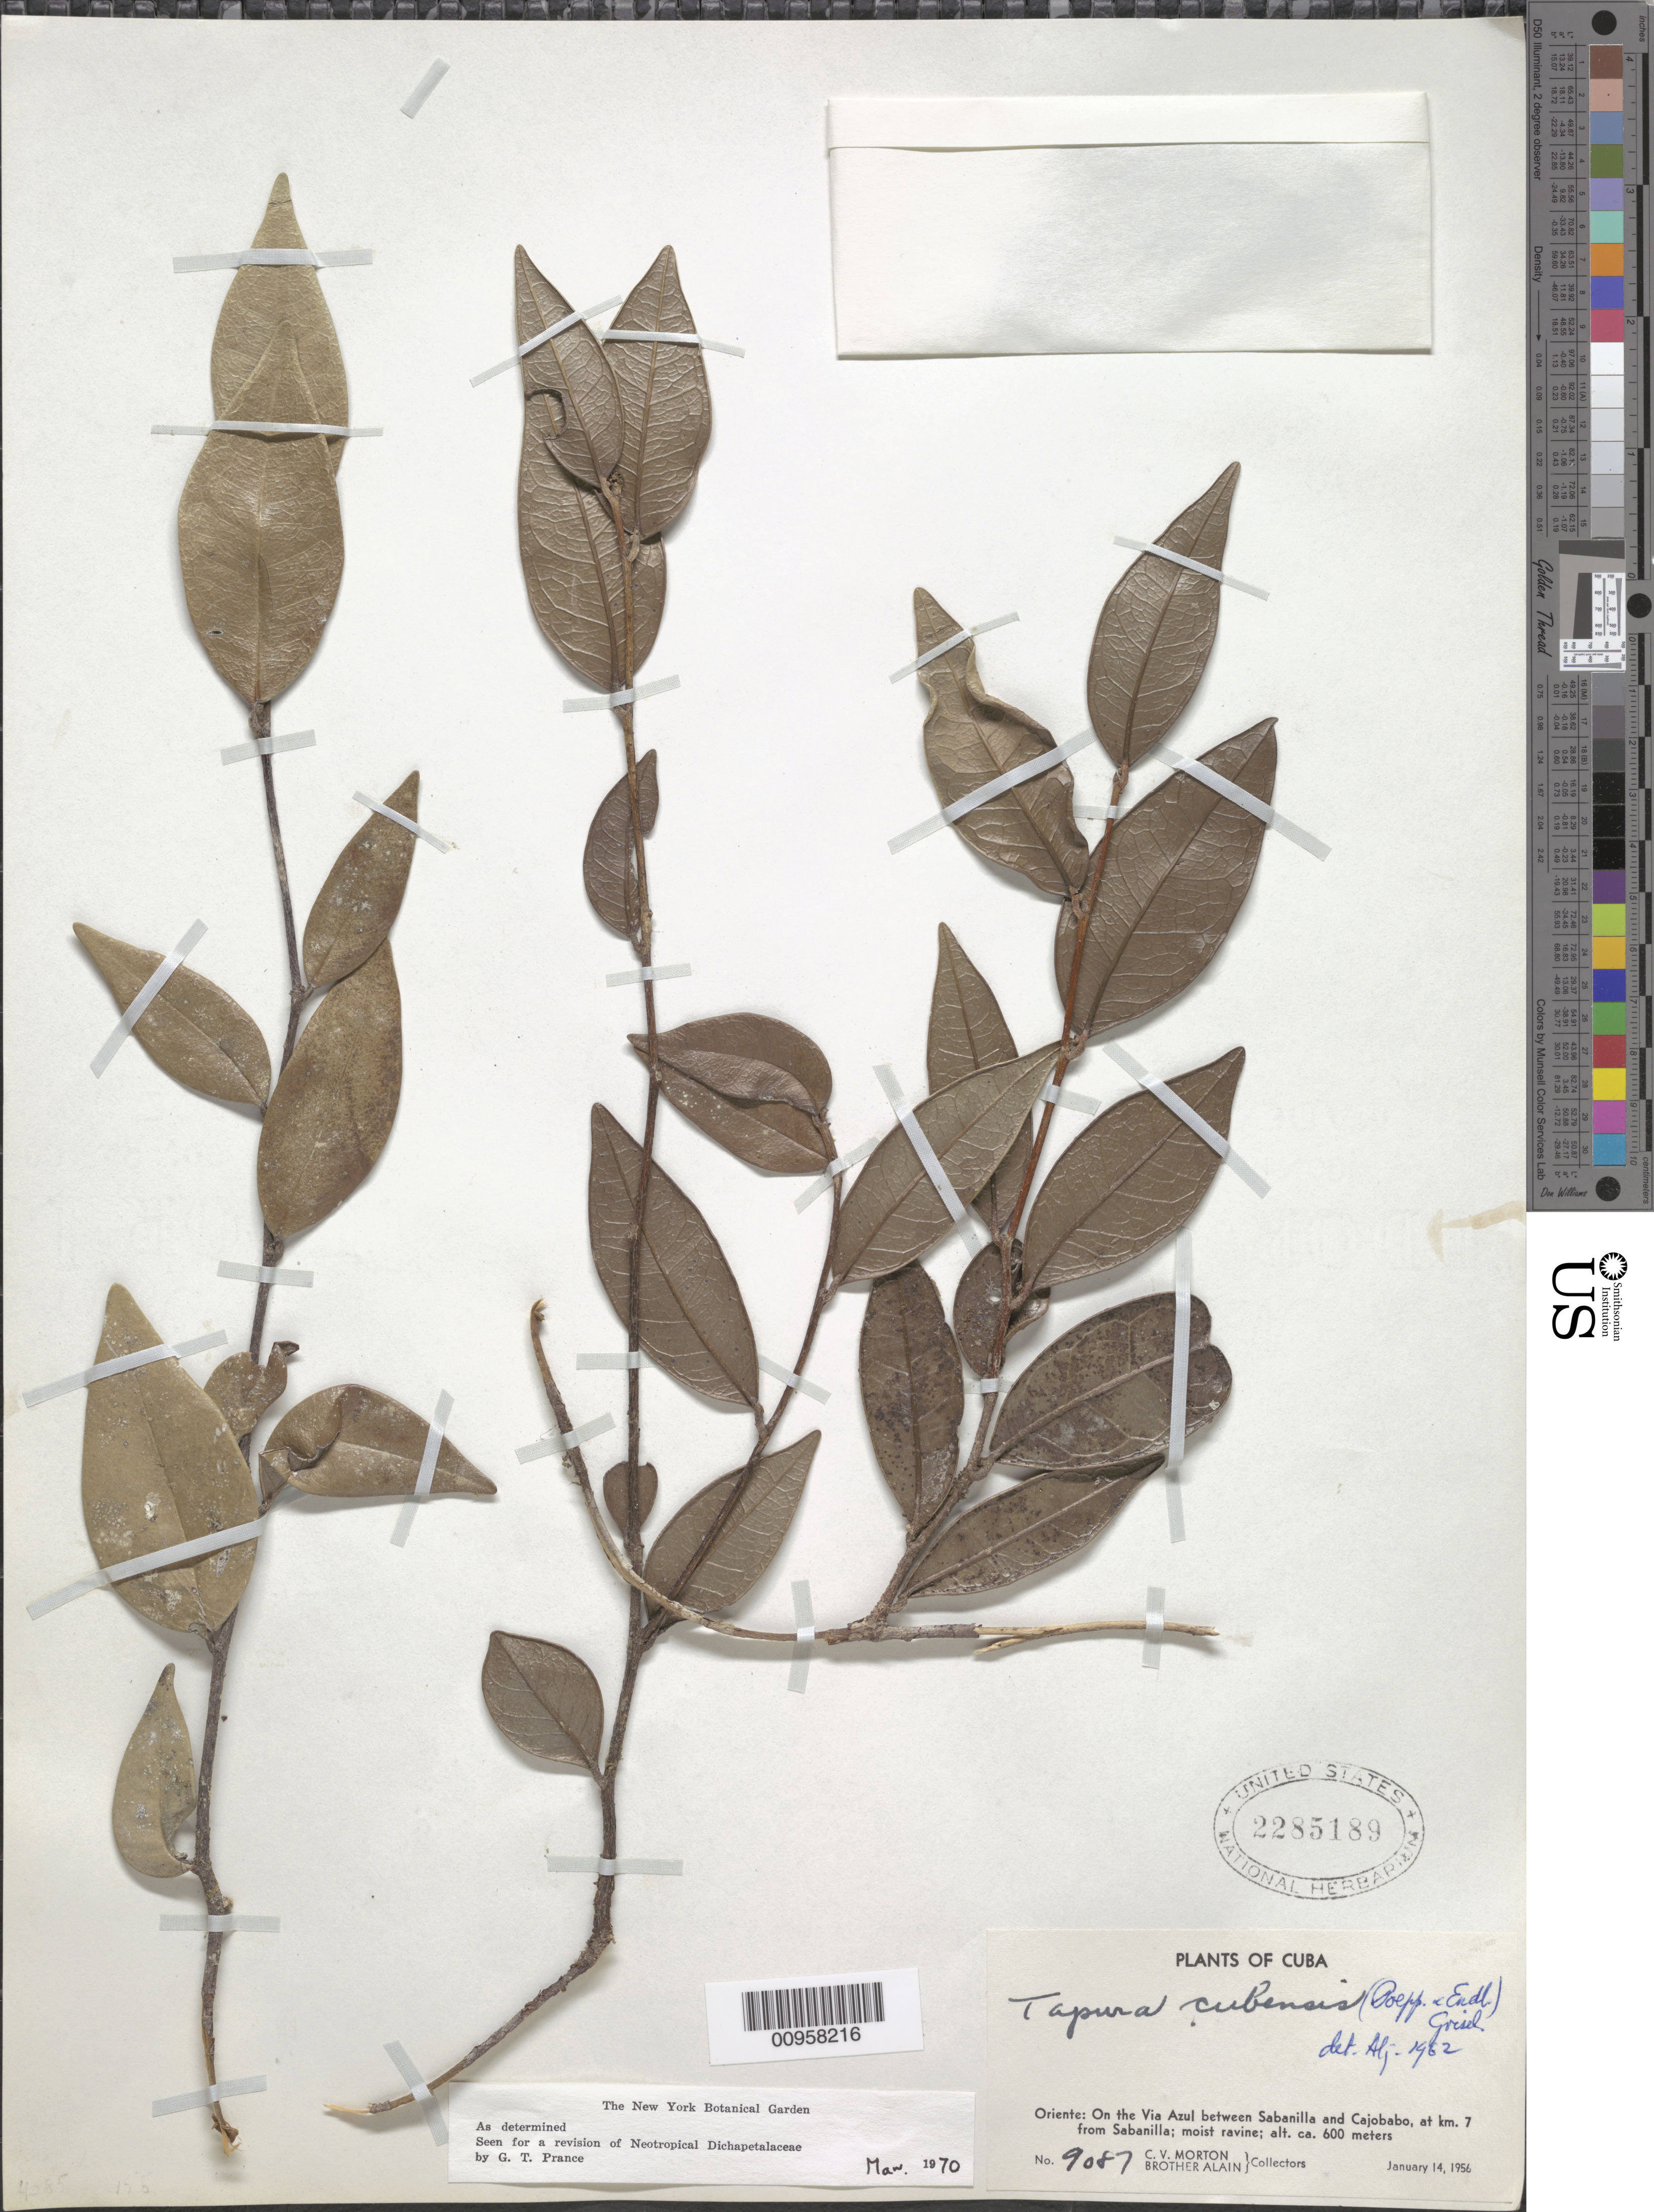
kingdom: Plantae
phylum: Tracheophyta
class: Magnoliopsida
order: Malpighiales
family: Dichapetalaceae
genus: Tapura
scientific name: Tapura cubensis subsp. cubensis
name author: (Poepp.) Griseb.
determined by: Prance, G. T.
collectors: C. V. Morton & A. H. Liogier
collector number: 9087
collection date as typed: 14 Jan 1956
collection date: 1956-01-14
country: Cuba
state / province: Oriente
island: Cuba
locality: On the Via Azul between Sabanilla and Cajobabo, at km 7 from Sabanilla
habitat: Moist ravine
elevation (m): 600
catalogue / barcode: US 2285189